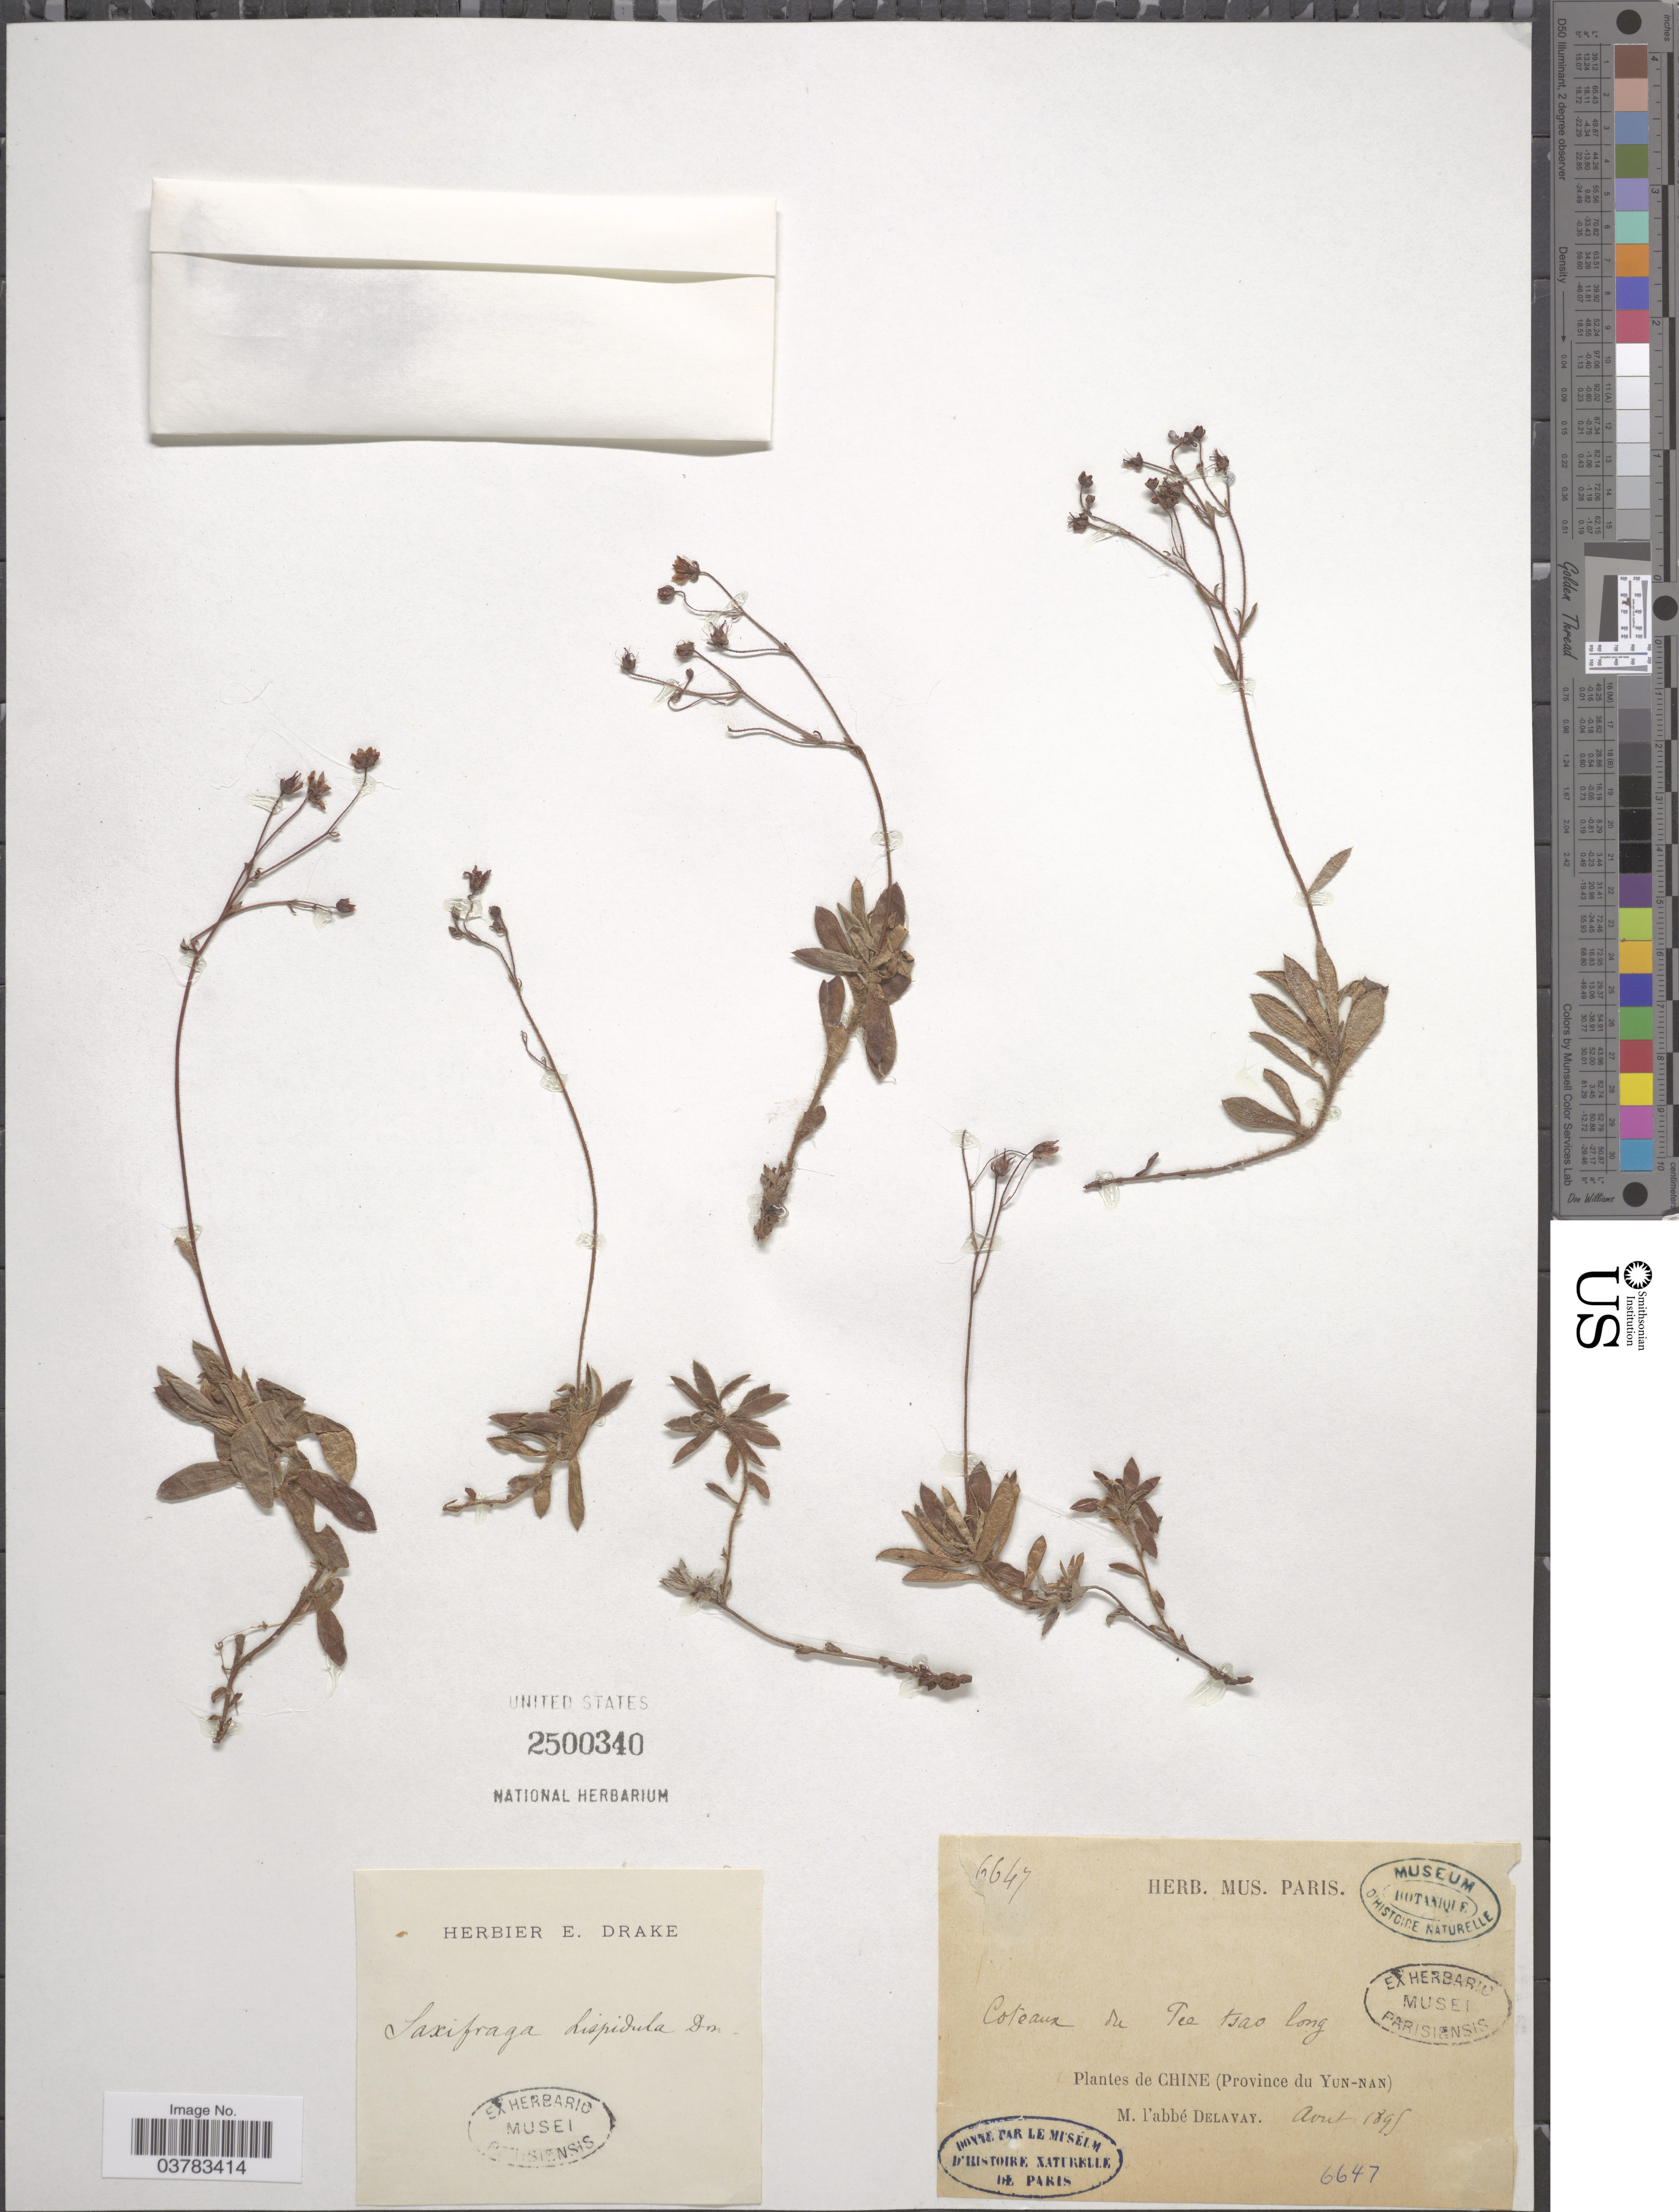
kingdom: Plantae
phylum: Tracheophyta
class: Magnoliopsida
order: Saxifragales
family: Saxifragaceae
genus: Saxifraga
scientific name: Saxifraga hispidula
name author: D. Don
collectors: P. Delavay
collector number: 6647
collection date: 1895-08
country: China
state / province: Yunnan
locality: Coteaux du Tse tsao long.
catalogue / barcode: US 2500340